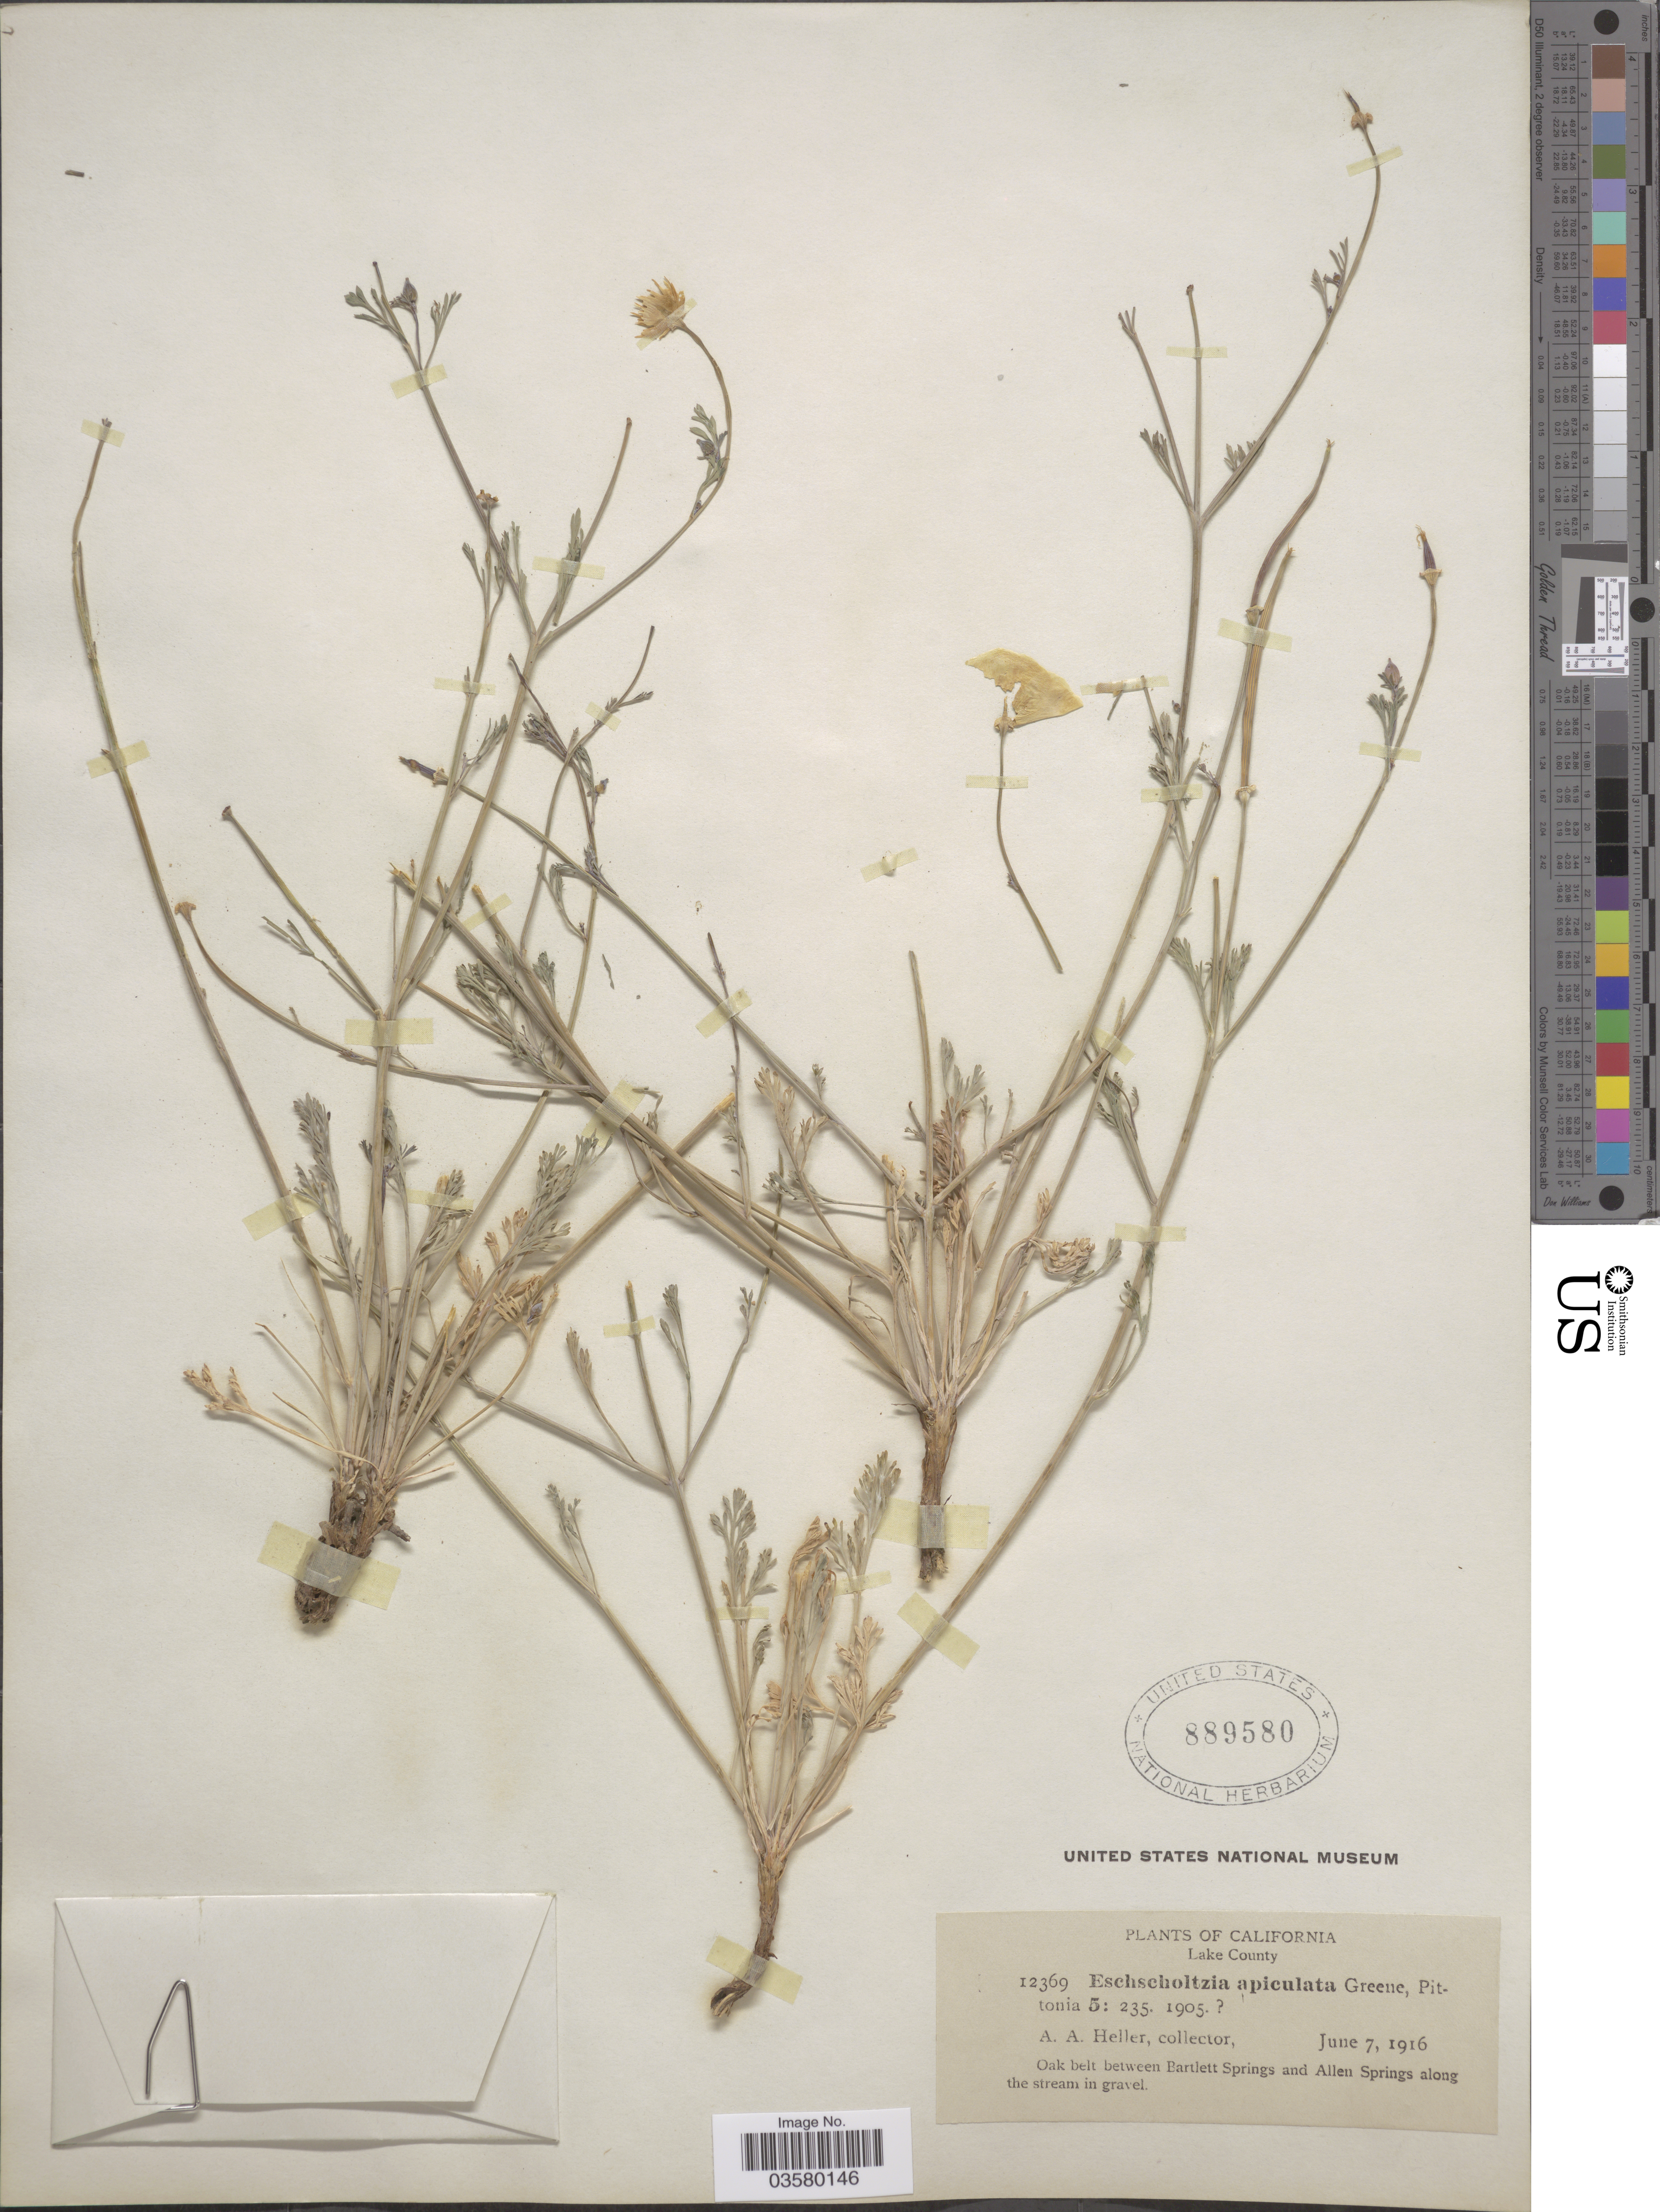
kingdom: Plantae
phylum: Tracheophyta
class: Magnoliopsida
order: Ranunculales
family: Papaveraceae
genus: Eschscholzia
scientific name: Eschscholzia apiculata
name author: Greene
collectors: A. A. Heller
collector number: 12369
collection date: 1916-06-07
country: United States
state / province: California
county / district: Lake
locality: Lake County. Oak belt between Bartlett Springs and Allen Springs along the stream in gravel.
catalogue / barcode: US 889580